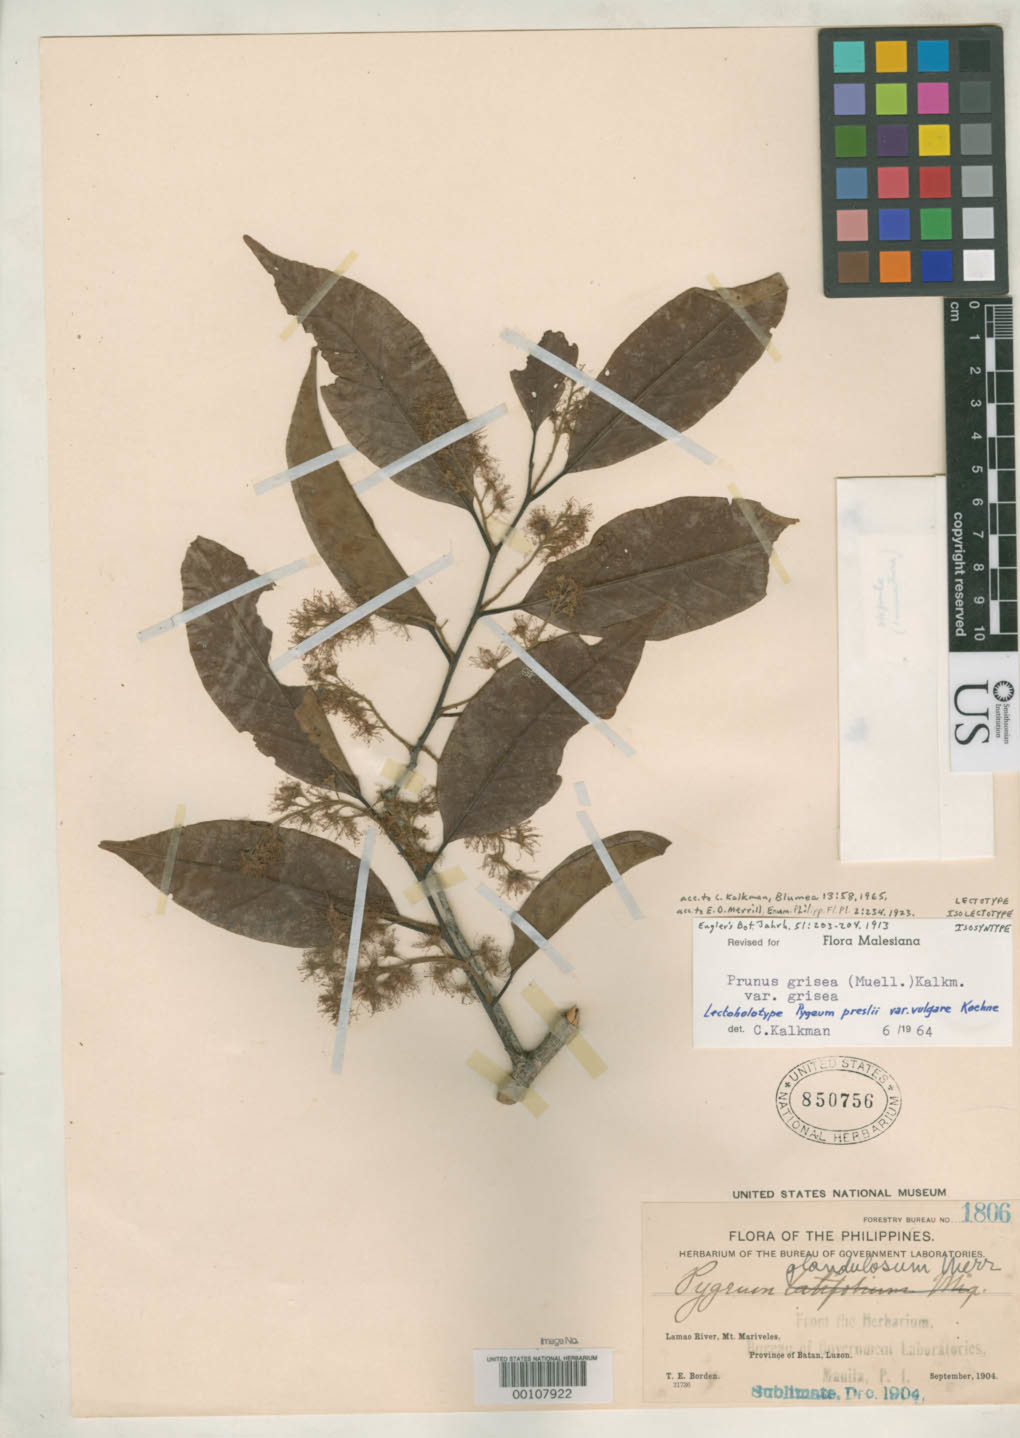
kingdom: Plantae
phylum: Tracheophyta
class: Magnoliopsida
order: Rosales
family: Rosaceae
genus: Pygeum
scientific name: Pygeum preslii var. vulgare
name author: Koehne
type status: Lectotype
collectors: T. E. Borden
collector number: For. Bur. 1806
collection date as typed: Sep 1904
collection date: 1904-09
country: Philippines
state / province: Central Luzon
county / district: Bataan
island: Luzon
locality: Mt. Mariveles, Lamao River.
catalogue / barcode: US 850756